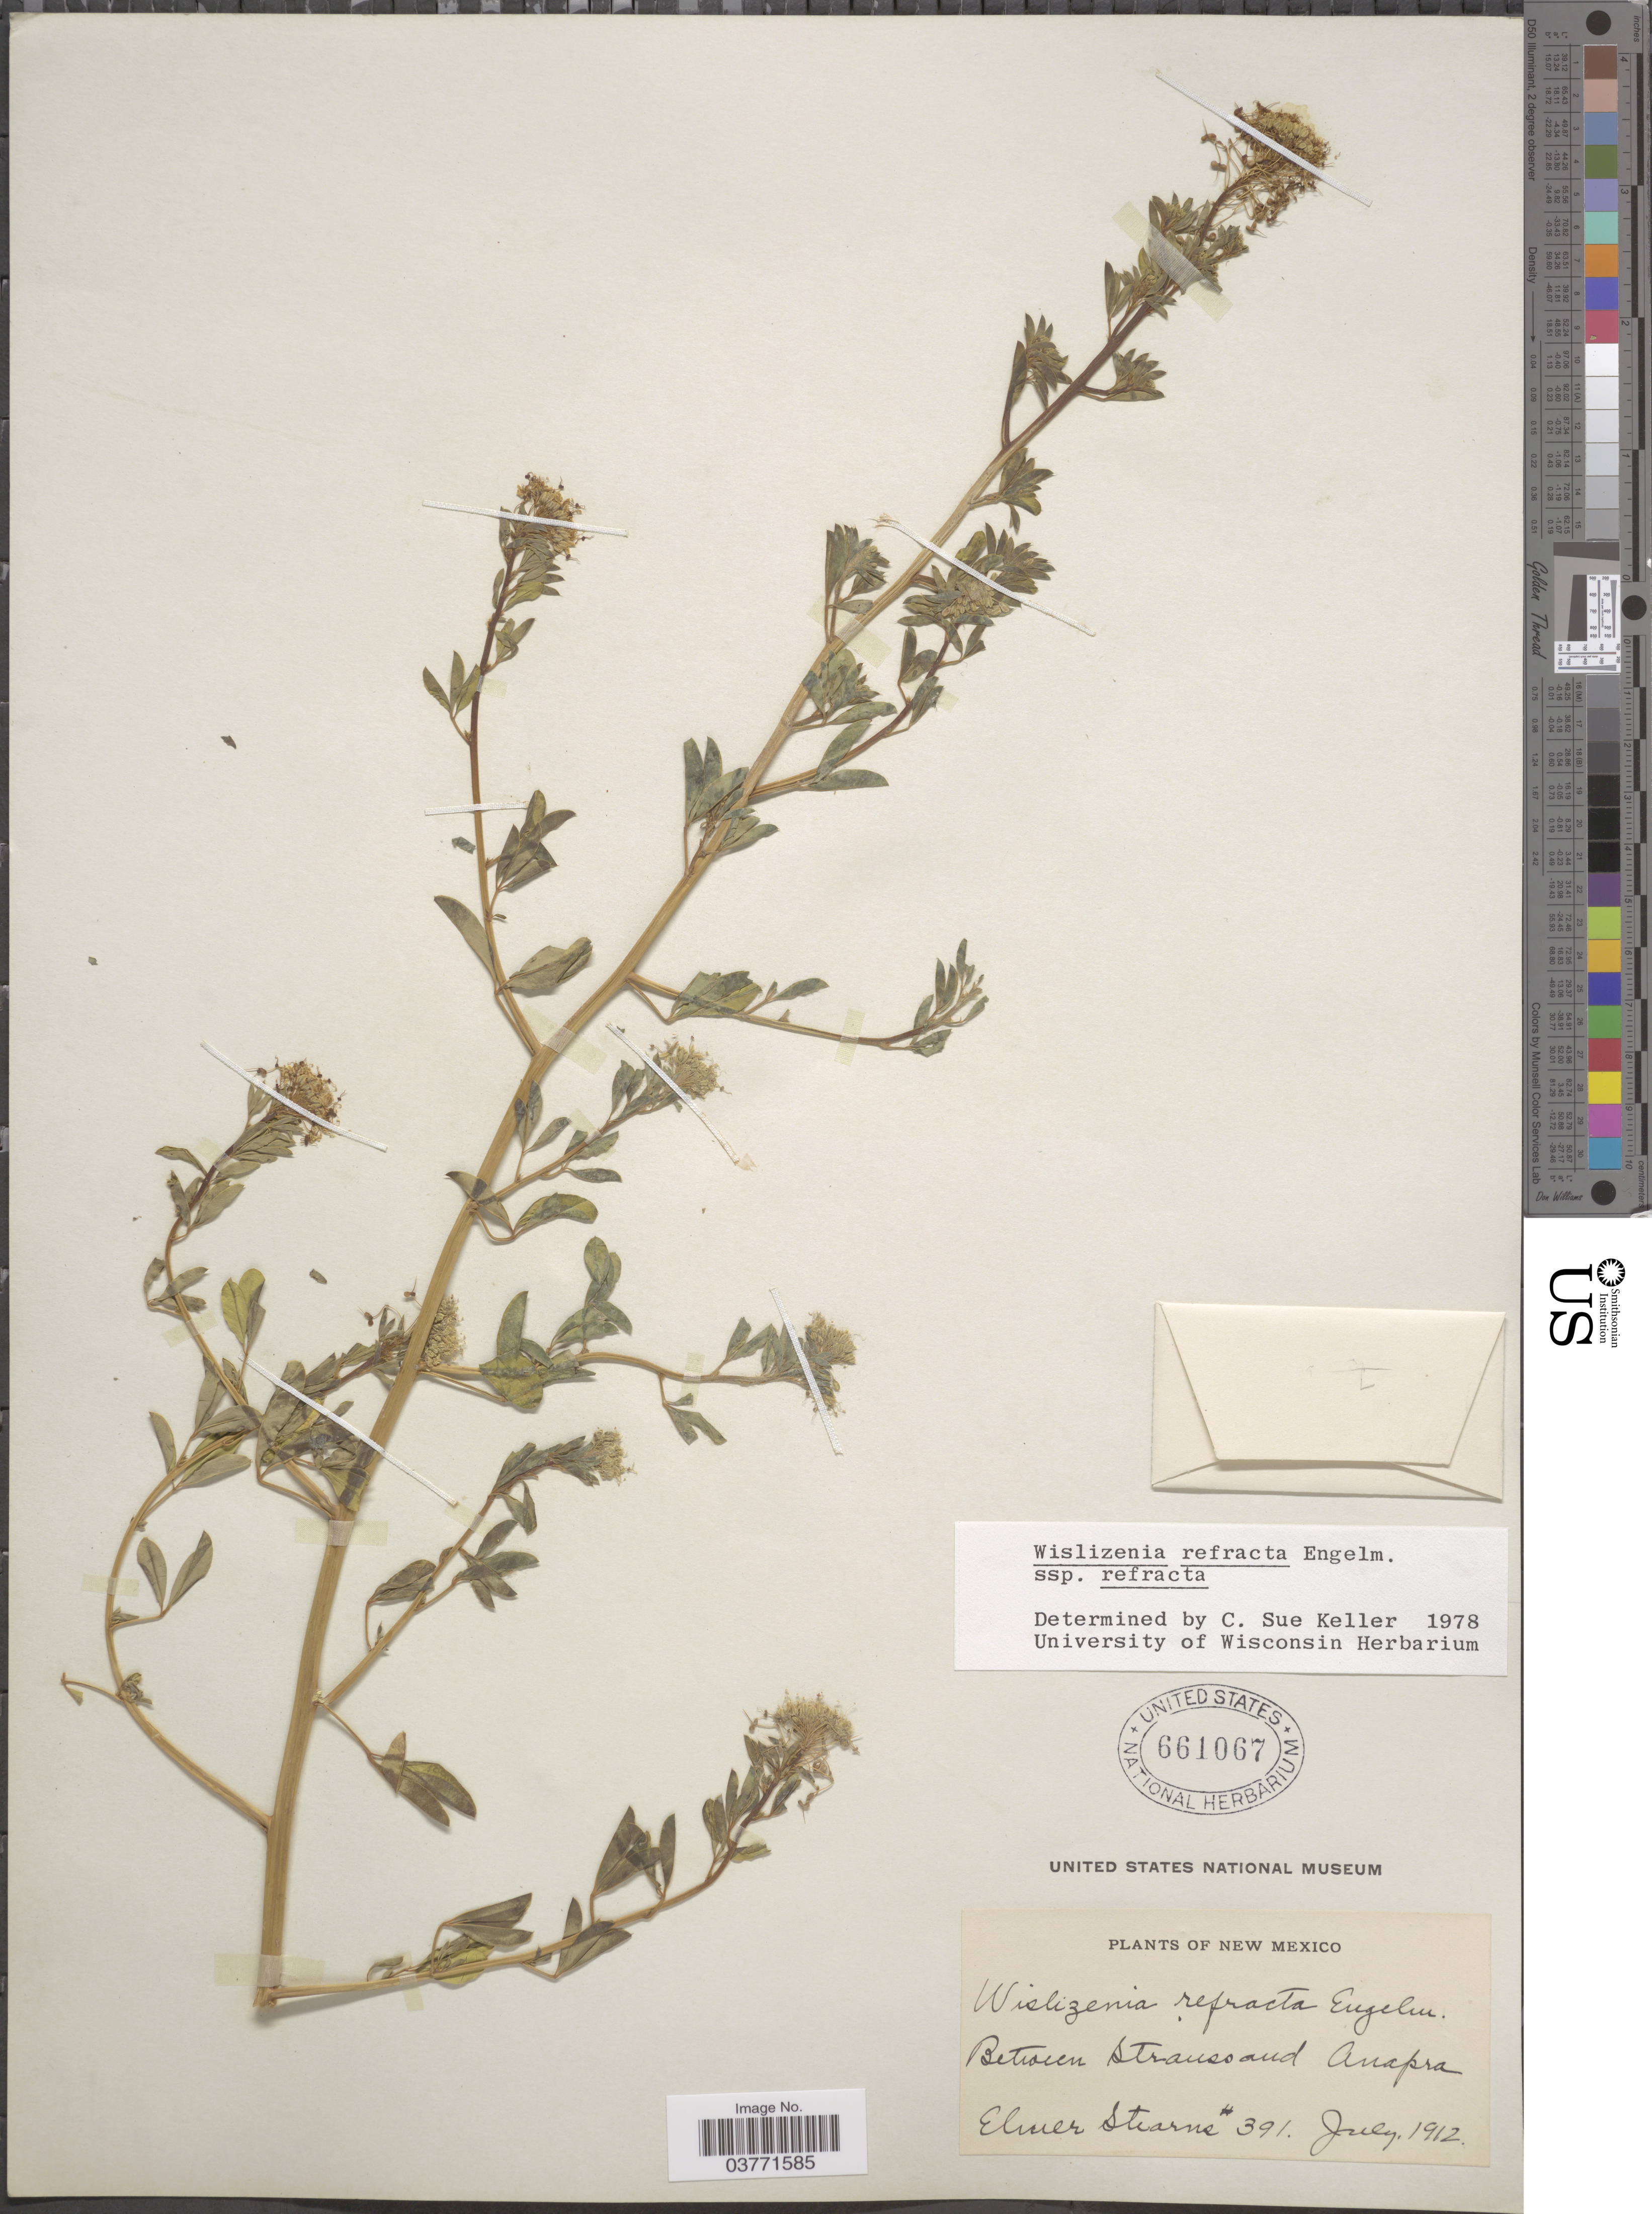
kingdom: Plantae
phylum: Tracheophyta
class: Magnoliopsida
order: Brassicales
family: Cleomaceae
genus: Cleomella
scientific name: Cleomella refracta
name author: (Engelm.) J.C. Hall & Roalson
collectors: E. Stearns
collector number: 391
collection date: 1912-07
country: United States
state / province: New Mexico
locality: Between Strauss and Anapra.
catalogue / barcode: US 661067